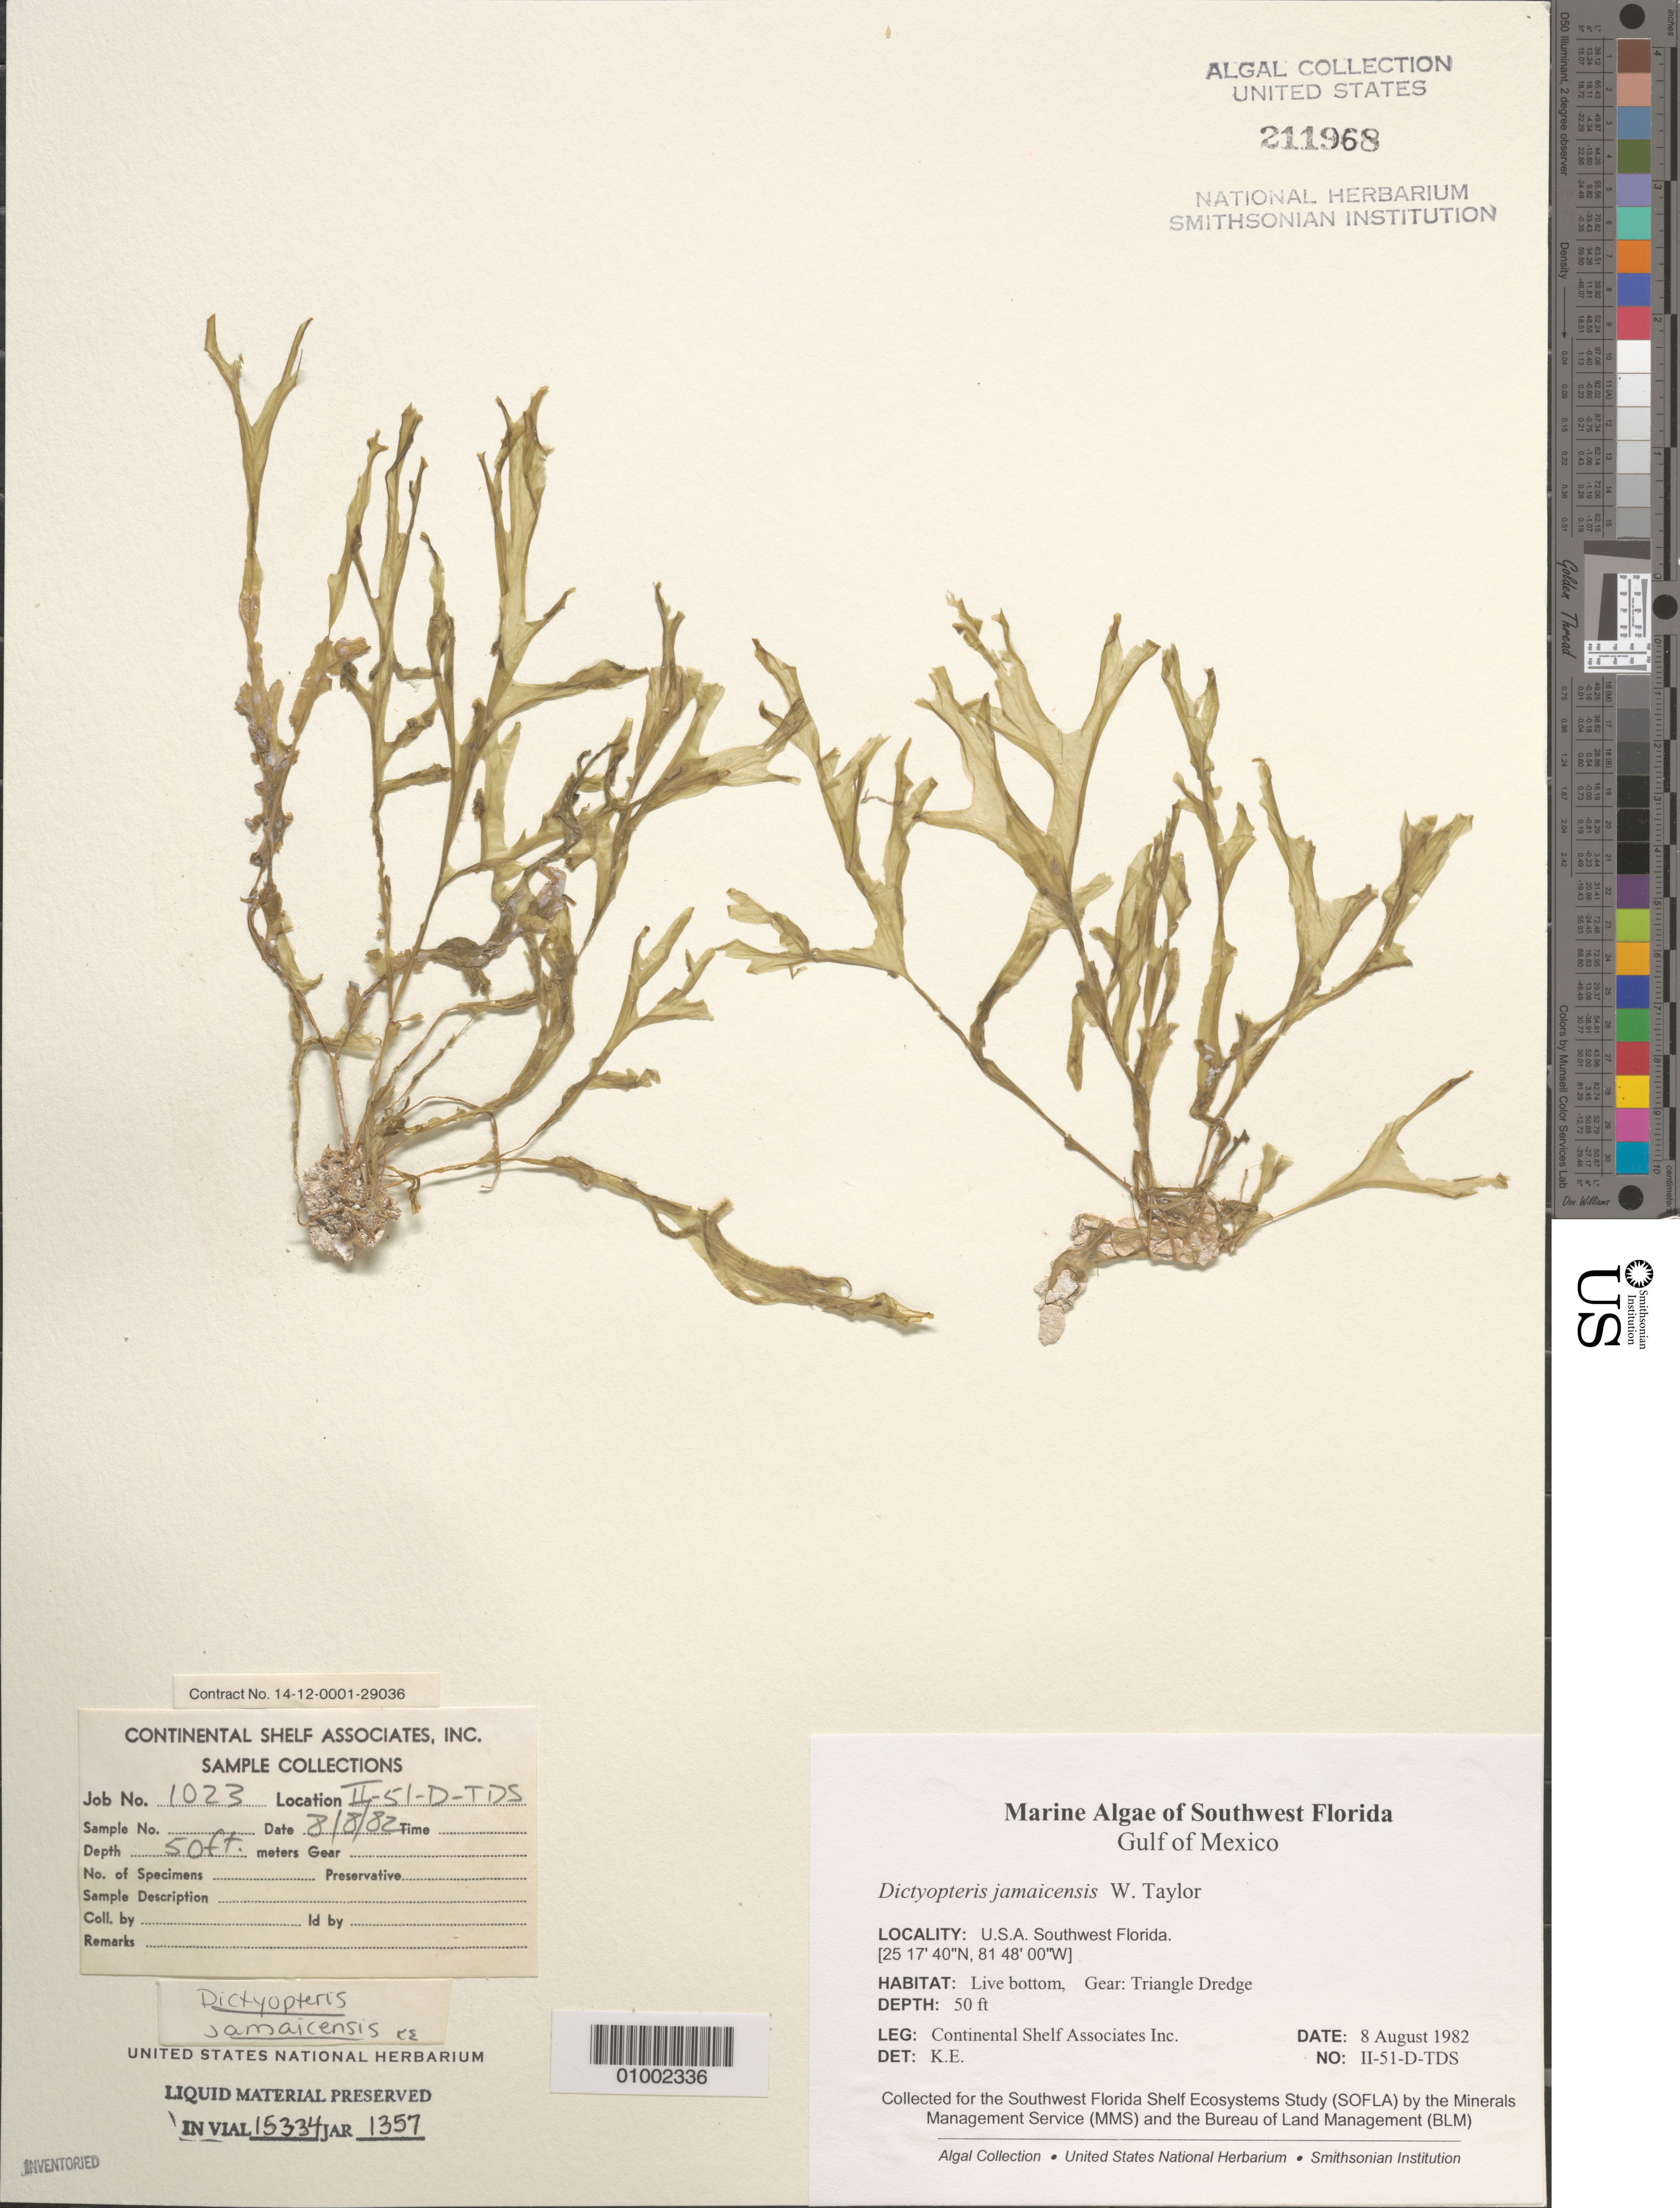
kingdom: Chromista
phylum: Ochrophyta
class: Phaeophyceae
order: Dictyotales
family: Dictyotaceae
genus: Dictyopteris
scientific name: Dictyopteris jamaicensis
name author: W.R. Taylor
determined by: E., K.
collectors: Continental Shelf Associates Inc.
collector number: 1023-II-51-D-TDS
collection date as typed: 08 Aug 1982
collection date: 1982-08-08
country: United States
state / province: Florida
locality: Gulf of Mexico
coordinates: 25 17'40"N, 81 48'00"W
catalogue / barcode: US 211968